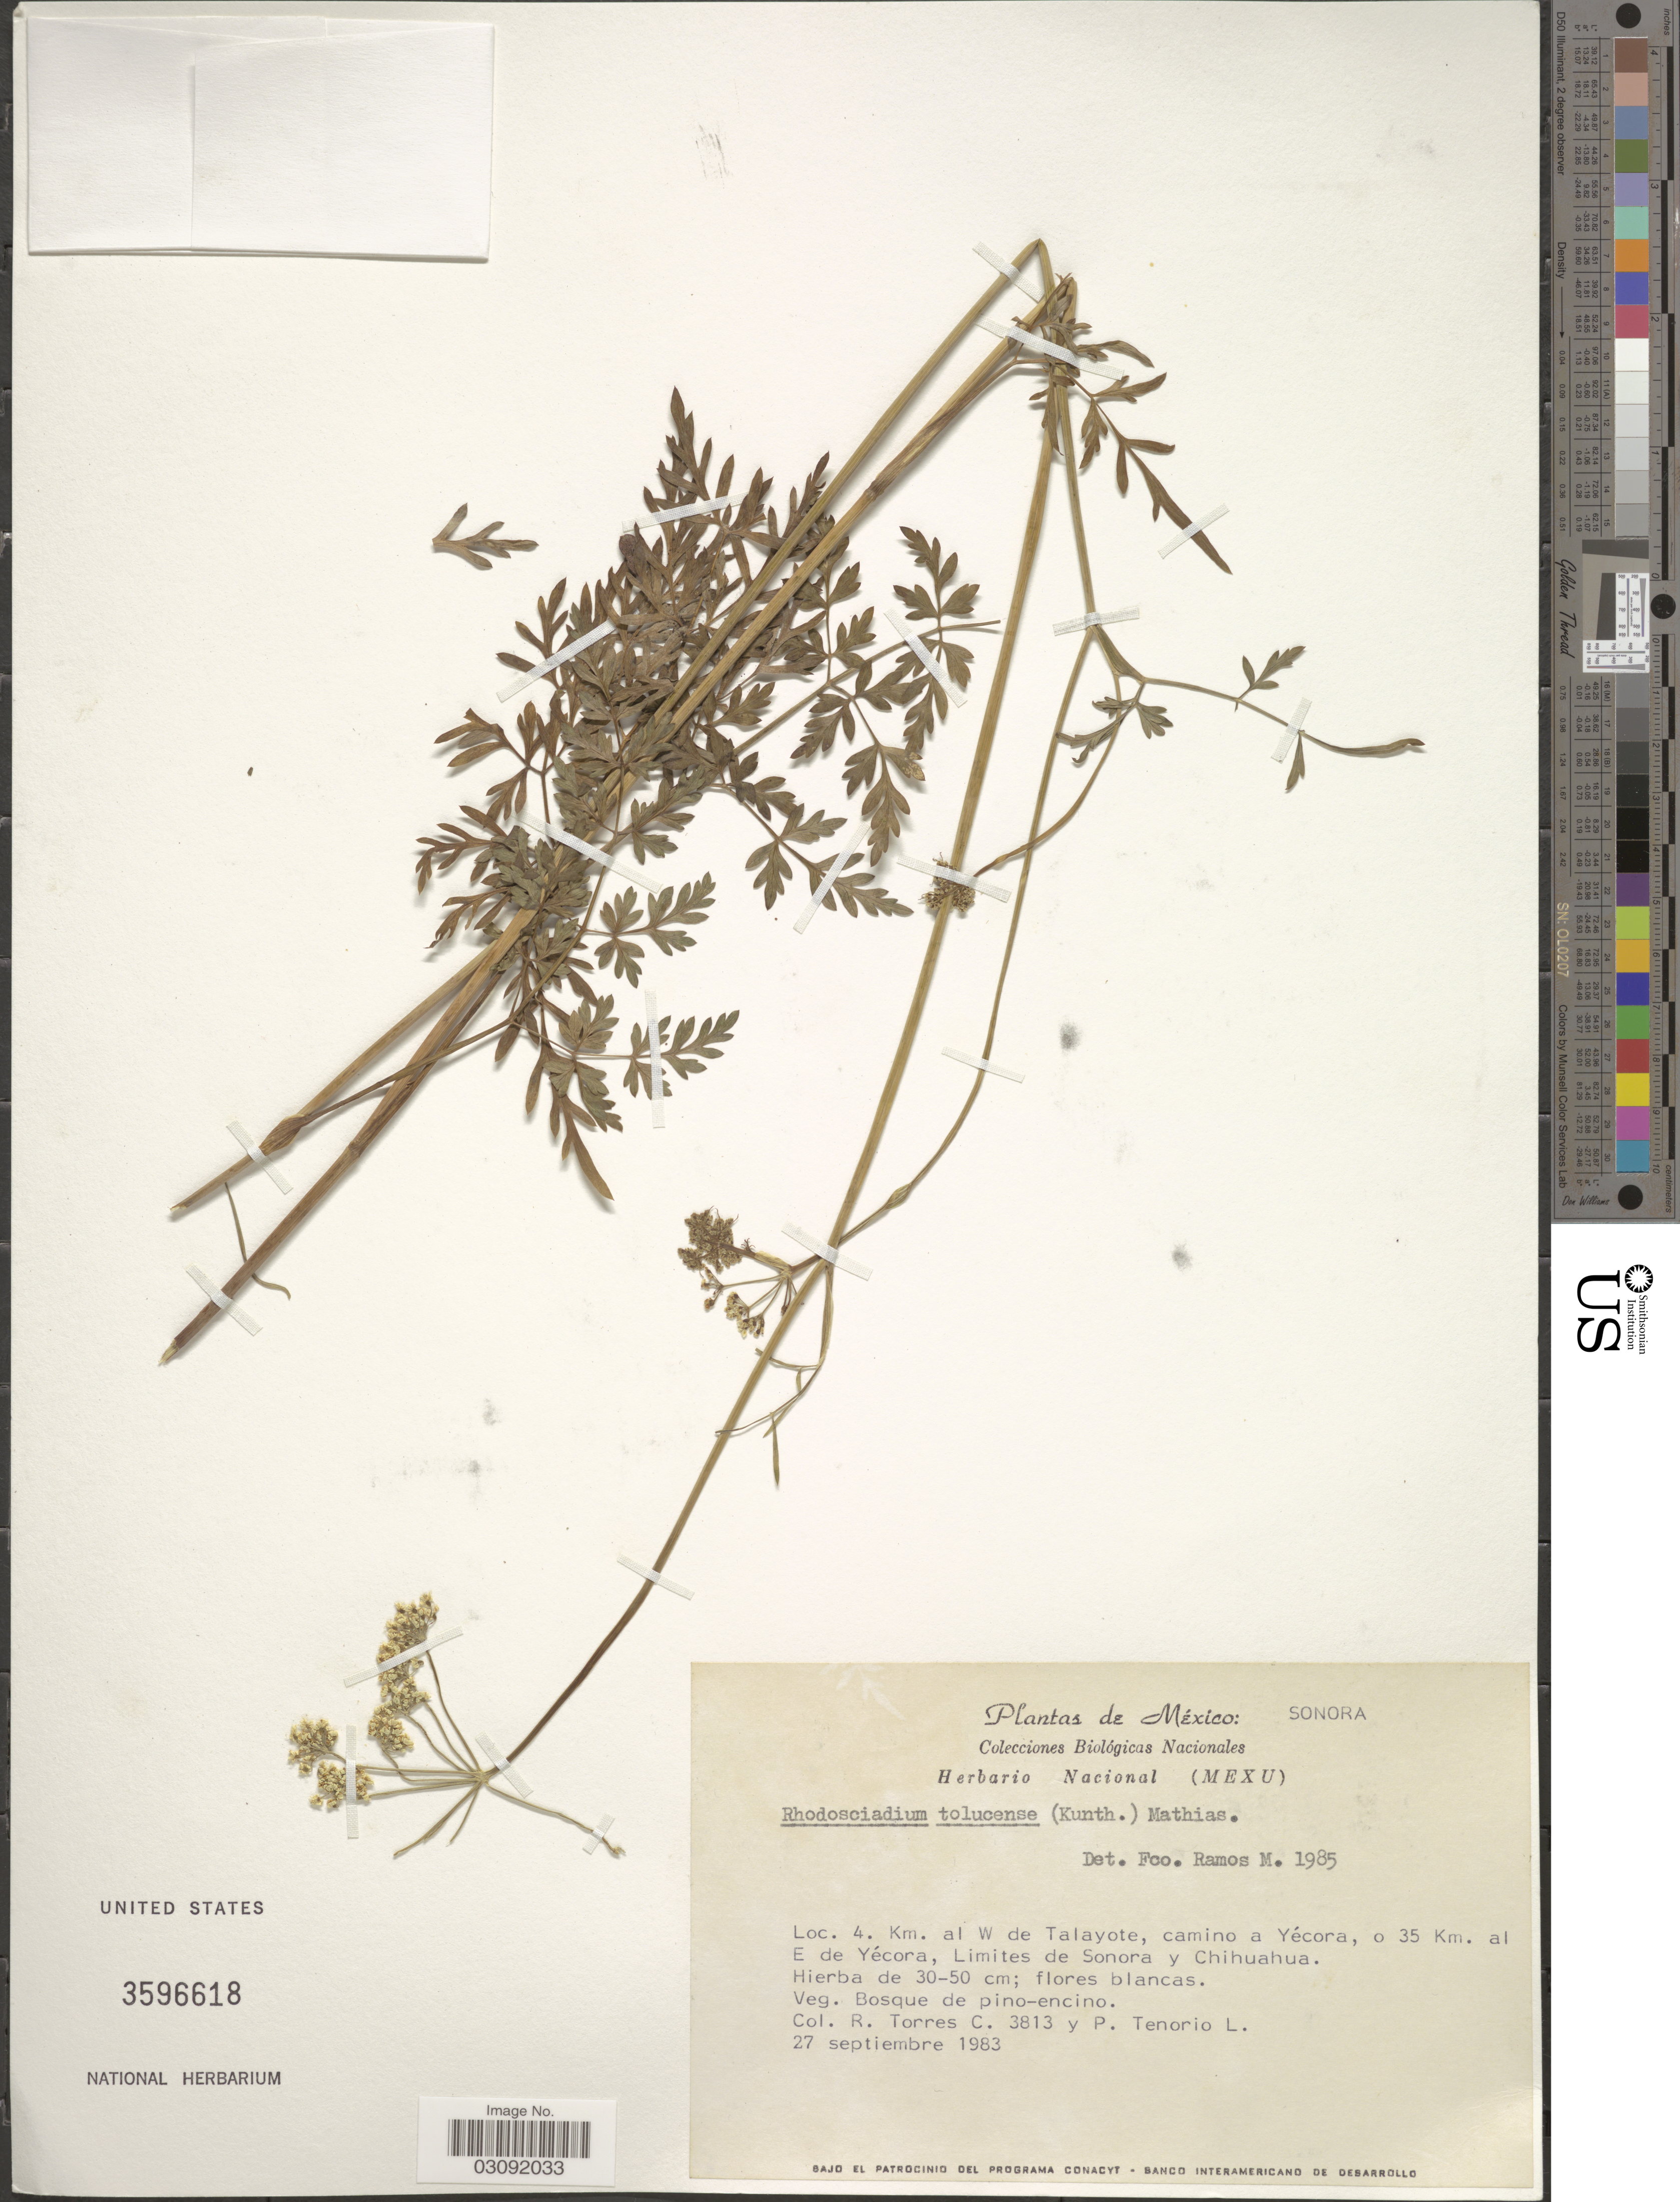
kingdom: Plantae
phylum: Tracheophyta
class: Magnoliopsida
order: Apiales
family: Apiaceae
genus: Rhodosciadium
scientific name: Rhodosciadium tolucense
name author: (Kunth) Mathias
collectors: R. Torres C. & P. Tenorio L.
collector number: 3813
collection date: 1983-09-27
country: Mexico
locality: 4. Km. al W de Talayote, camino a Yécora, o 35 Km. al E de Yécora, Limites de Sonora y Chihuaha.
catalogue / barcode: US 3596618